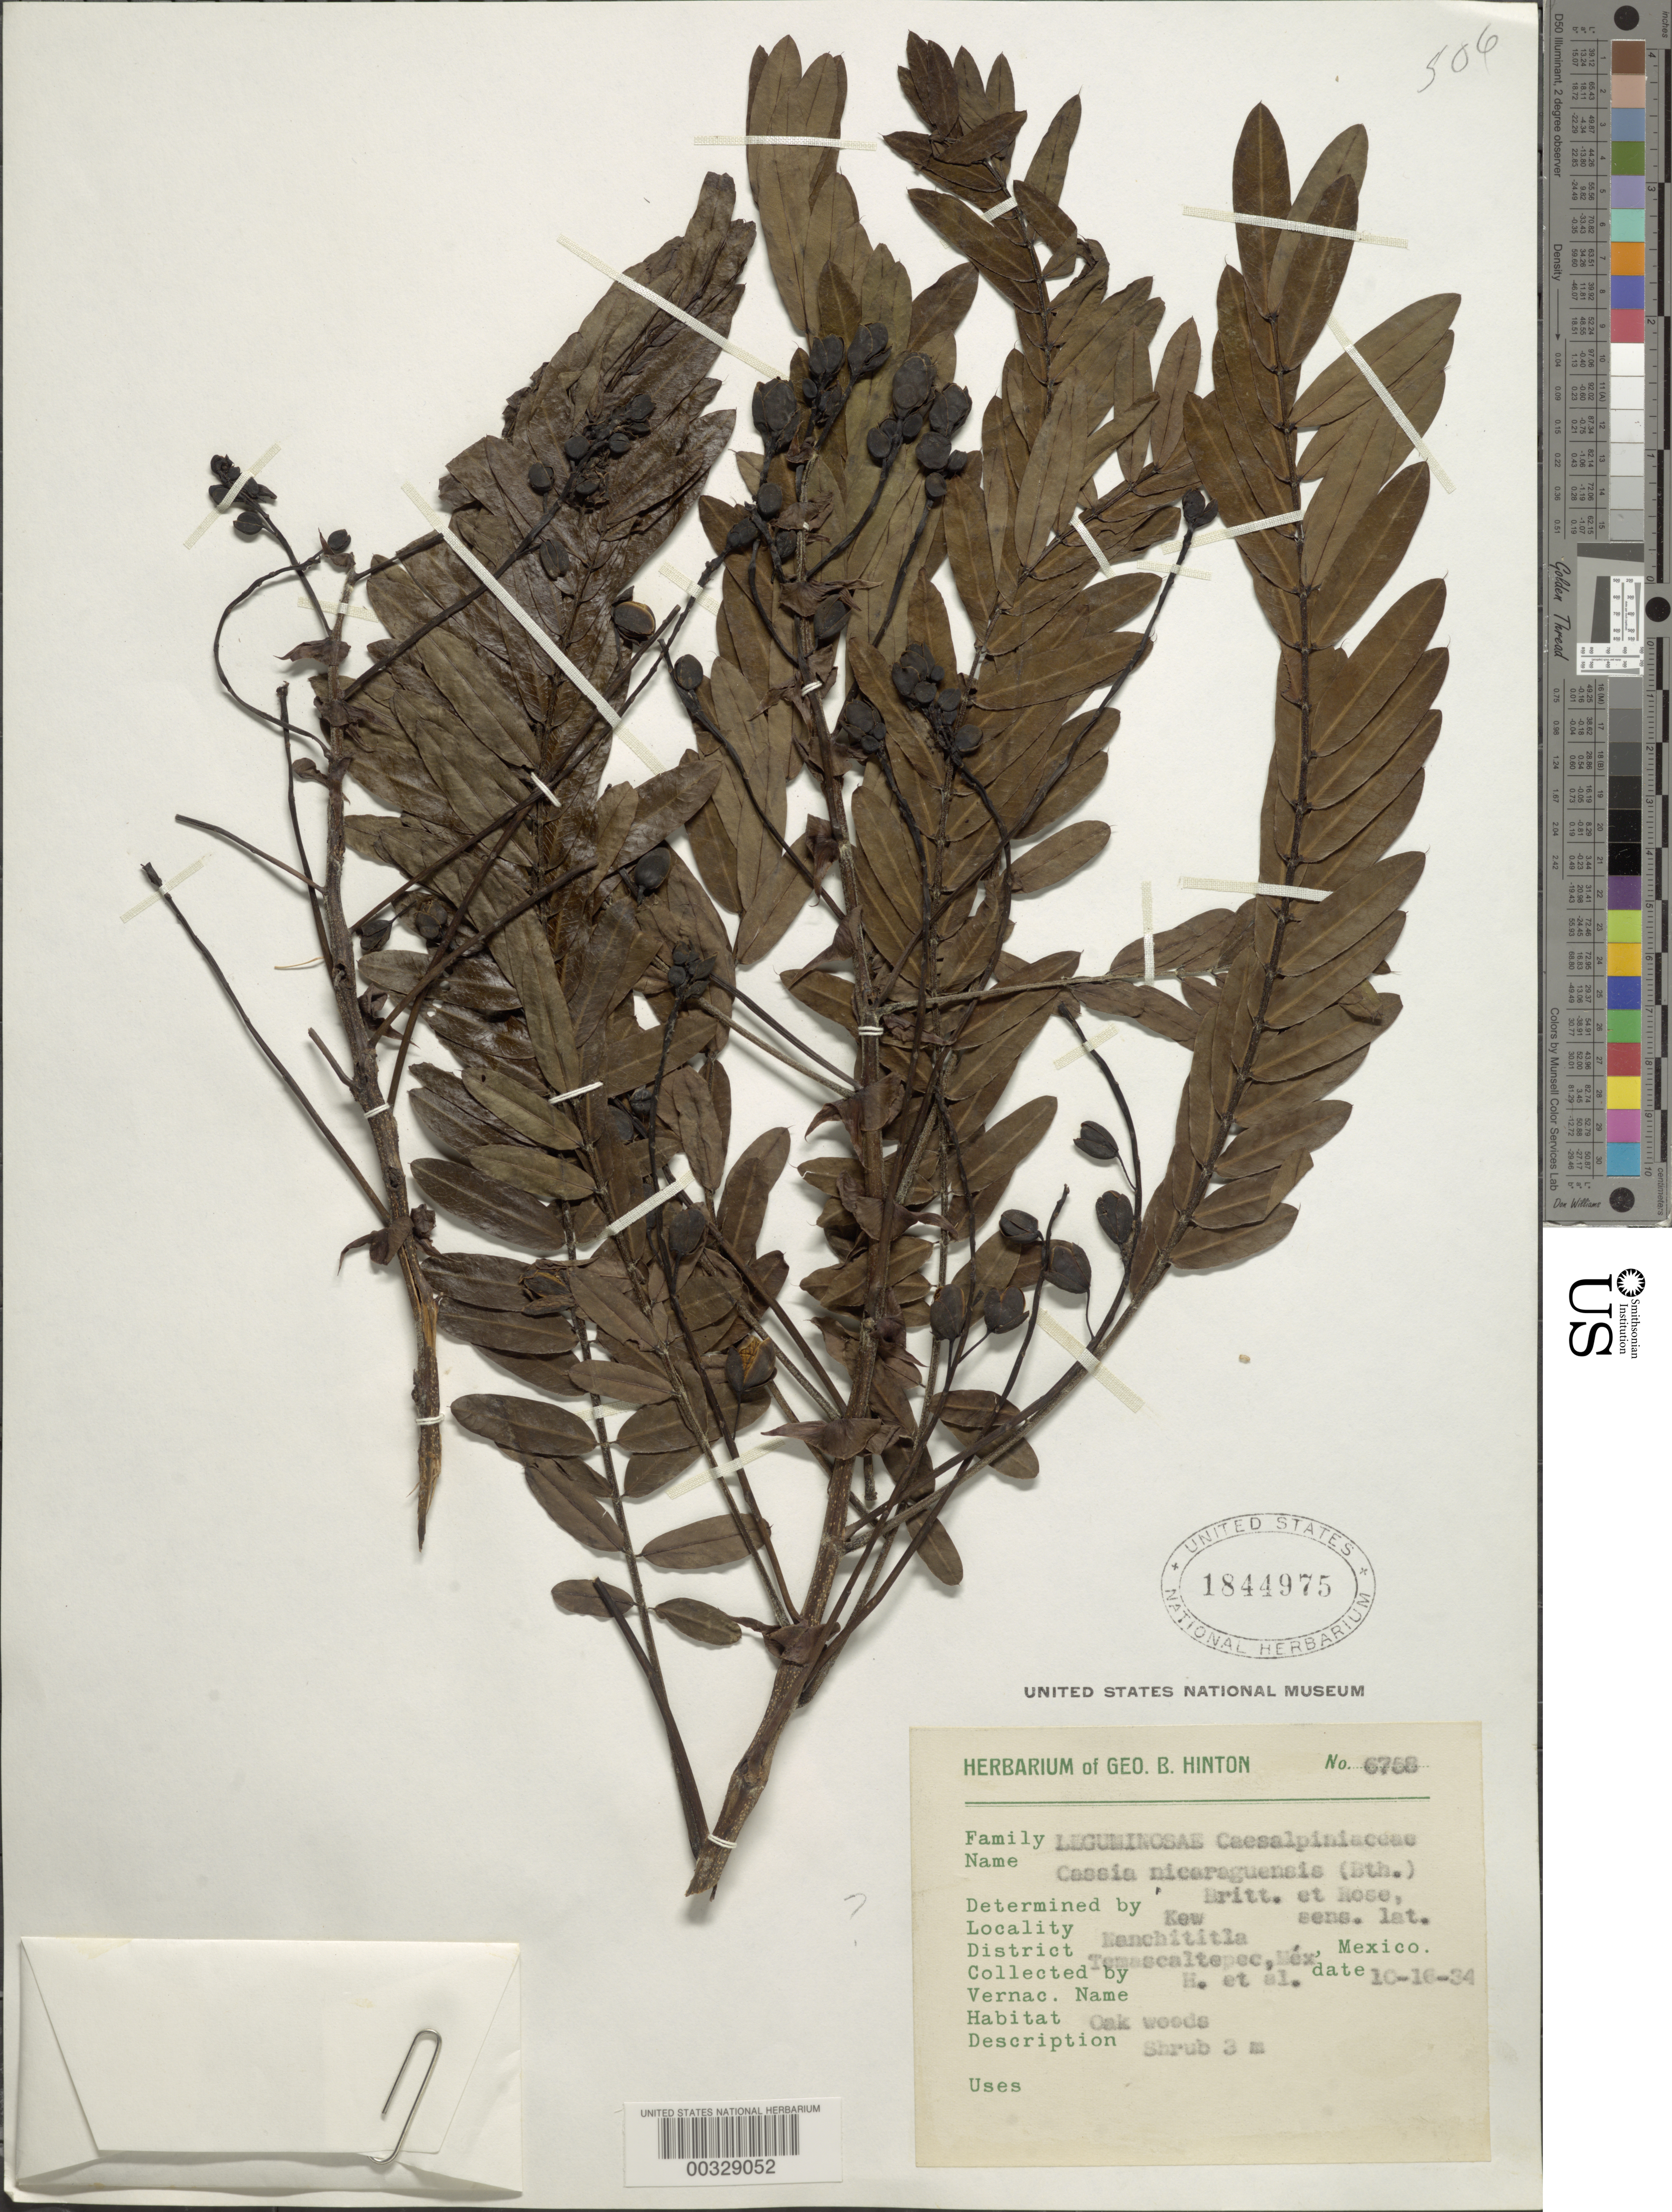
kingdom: Plantae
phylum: Tracheophyta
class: Magnoliopsida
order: Fabales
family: Fabaceae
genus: Senna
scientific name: Senna nicaraguensis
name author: (Benth.) H.S. Irwin & Barneby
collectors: G. B. Hinton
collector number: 6758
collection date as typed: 16 Oct 1934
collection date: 1934-10-16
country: Mexico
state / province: México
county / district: Temascaltepec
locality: Nanchititla. [state originally recorded as Michoacán.]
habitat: Oak woods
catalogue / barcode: US 1844975